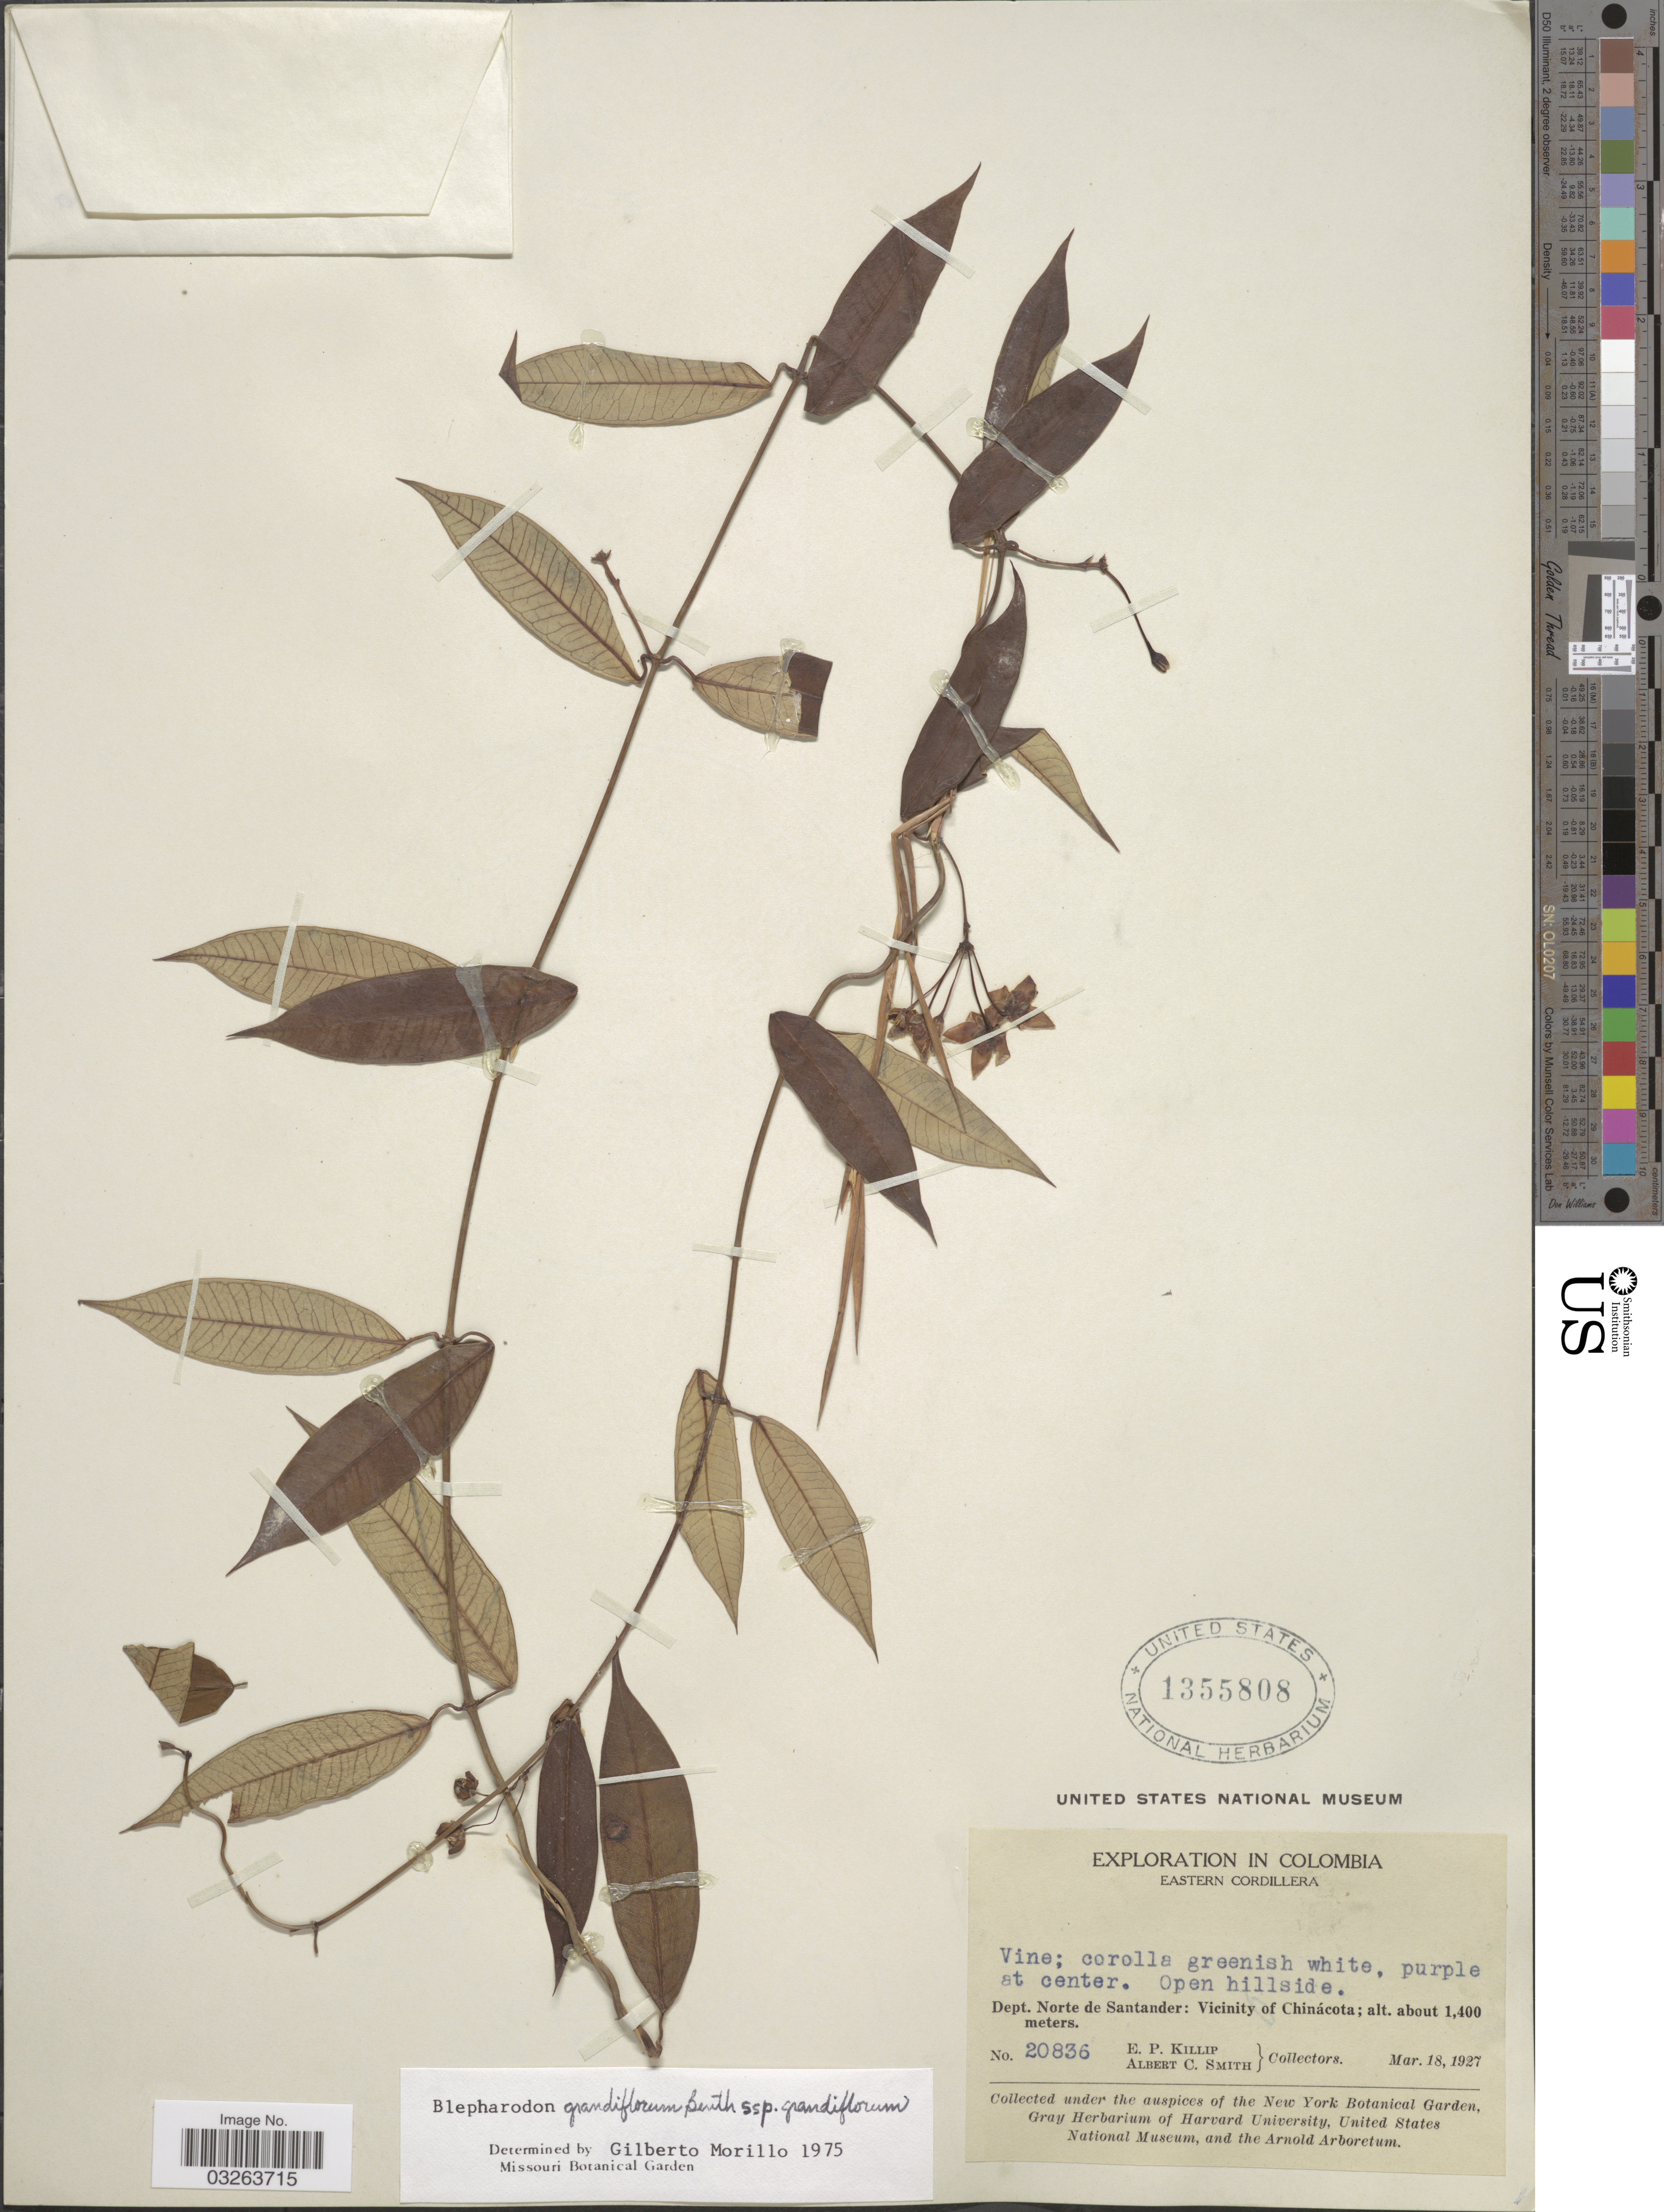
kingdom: Plantae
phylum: Tracheophyta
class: Magnoliopsida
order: Gentianales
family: Apocynaceae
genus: Blepharodon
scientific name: Blepharodon grandiflorum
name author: Benth.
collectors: E. P. Killip & A. C. Smith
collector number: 20836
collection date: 1927-03-18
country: Colombia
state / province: Norte de Santander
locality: Dept. Norte de Santander: Vicinity of Chinácota. Eastern Cordillera.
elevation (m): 1400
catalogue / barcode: US 1355808